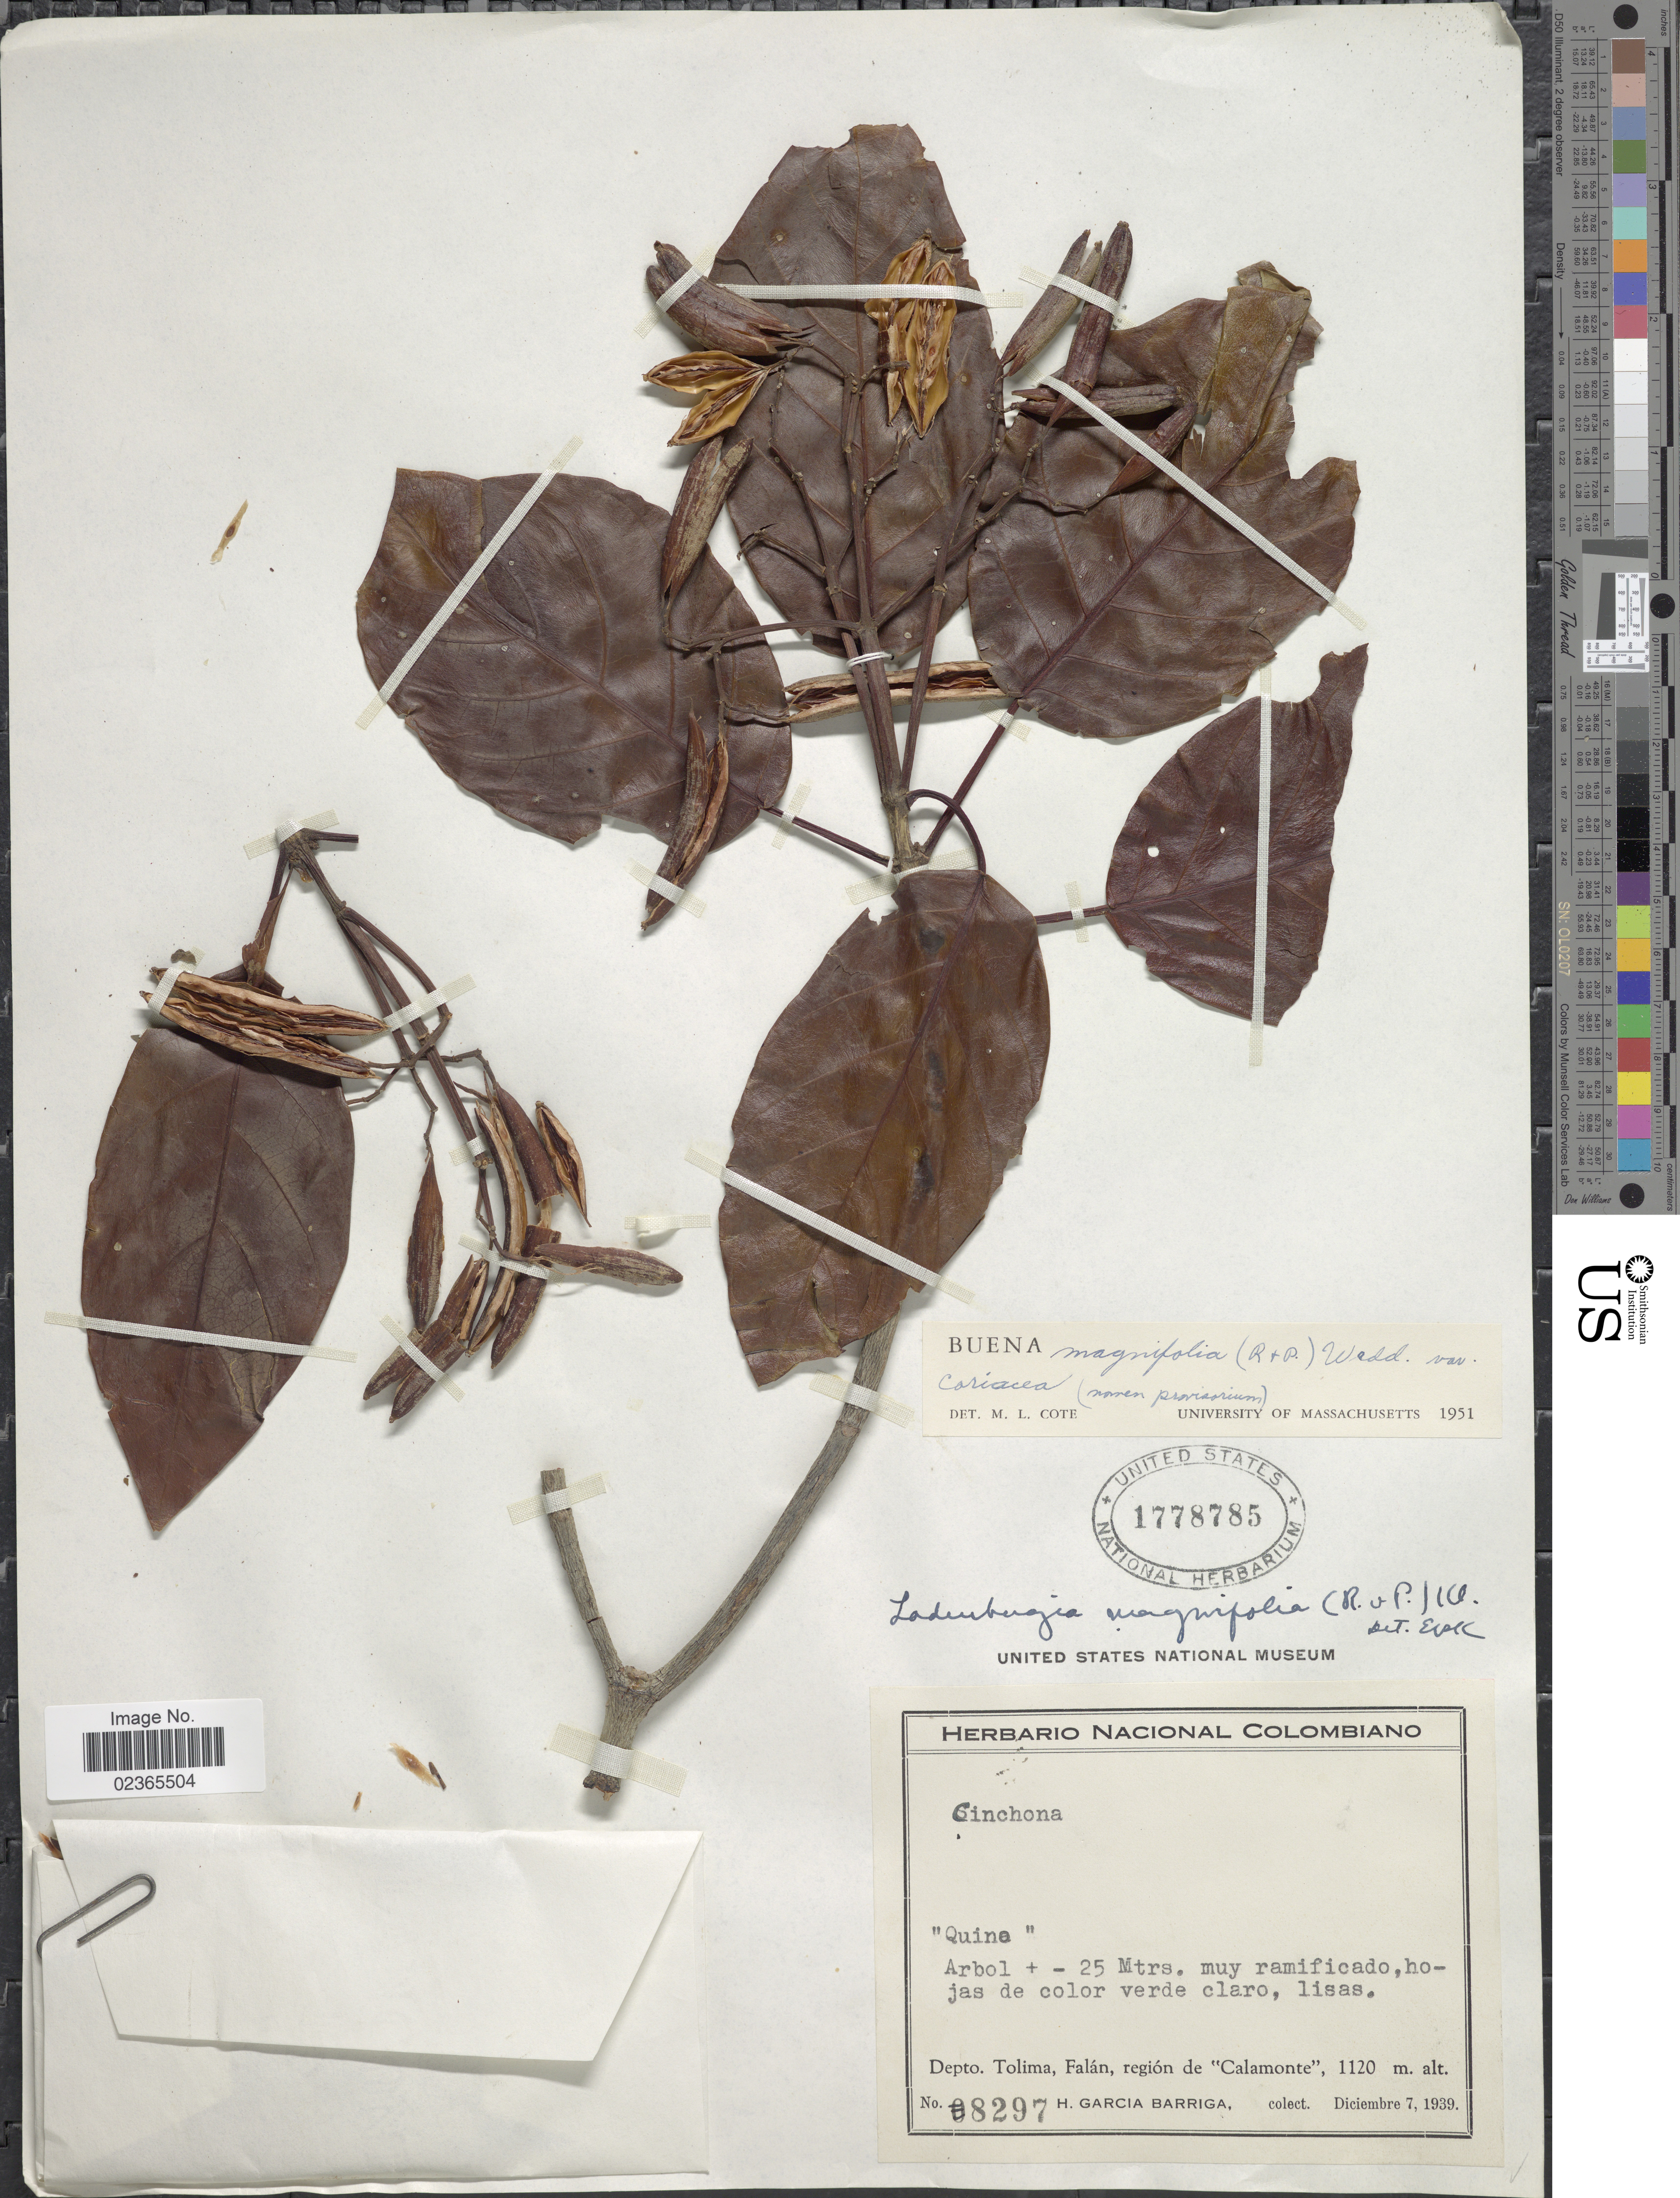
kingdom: Plantae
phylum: Tracheophyta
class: Magnoliopsida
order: Gentianales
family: Rubiaceae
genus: Ladenbergia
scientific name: Ladenbergia oblongifolia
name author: (Mutis) L. Andersson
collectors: H. García Barriga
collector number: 8297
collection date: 1939-12-07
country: Colombia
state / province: Tolima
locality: Falan, region de "Calamonte"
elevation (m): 1120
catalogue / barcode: US 1778785